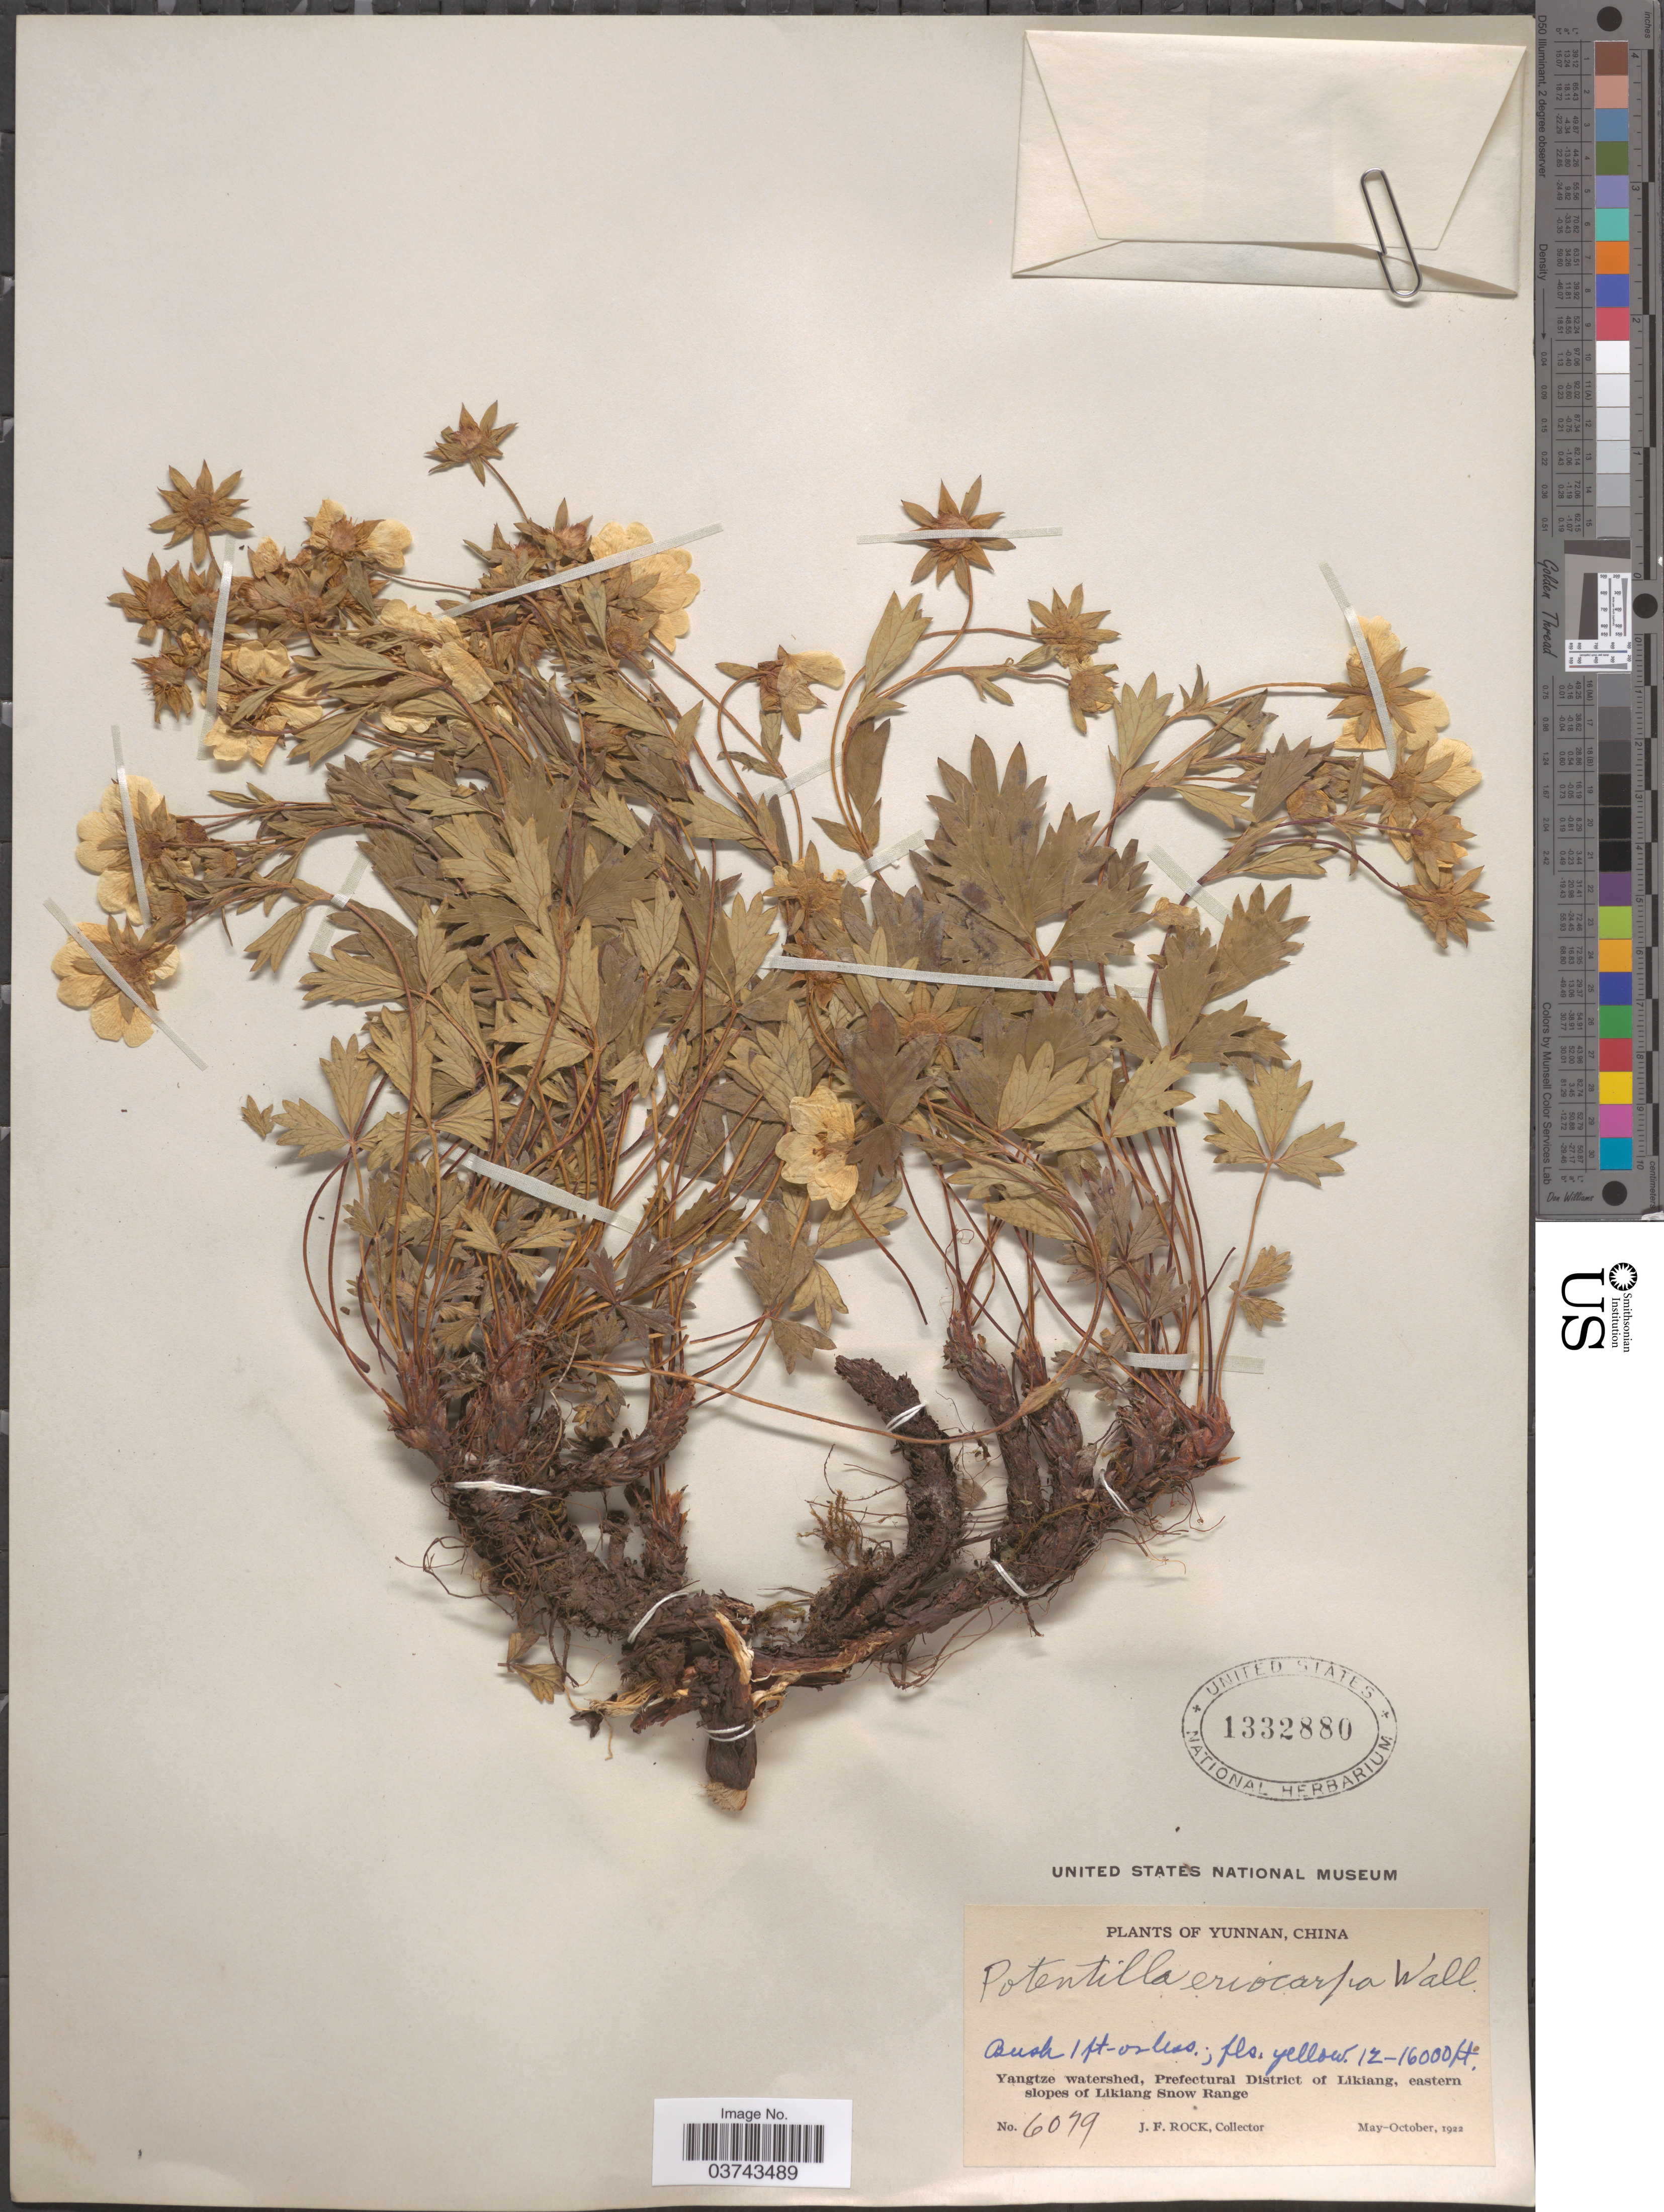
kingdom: Plantae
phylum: Tracheophyta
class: Magnoliopsida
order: Rosales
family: Rosaceae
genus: Potentilla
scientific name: Potentilla eriocarpa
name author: Wall. ex Lehm.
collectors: J. Rock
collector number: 6079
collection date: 1922-05/1922-10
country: China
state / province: Yunnan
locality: Yangtze watershed, Prefectural District of Likiang, eastern slopes of Likiang Snow Range.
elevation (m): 3658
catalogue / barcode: US 1332880